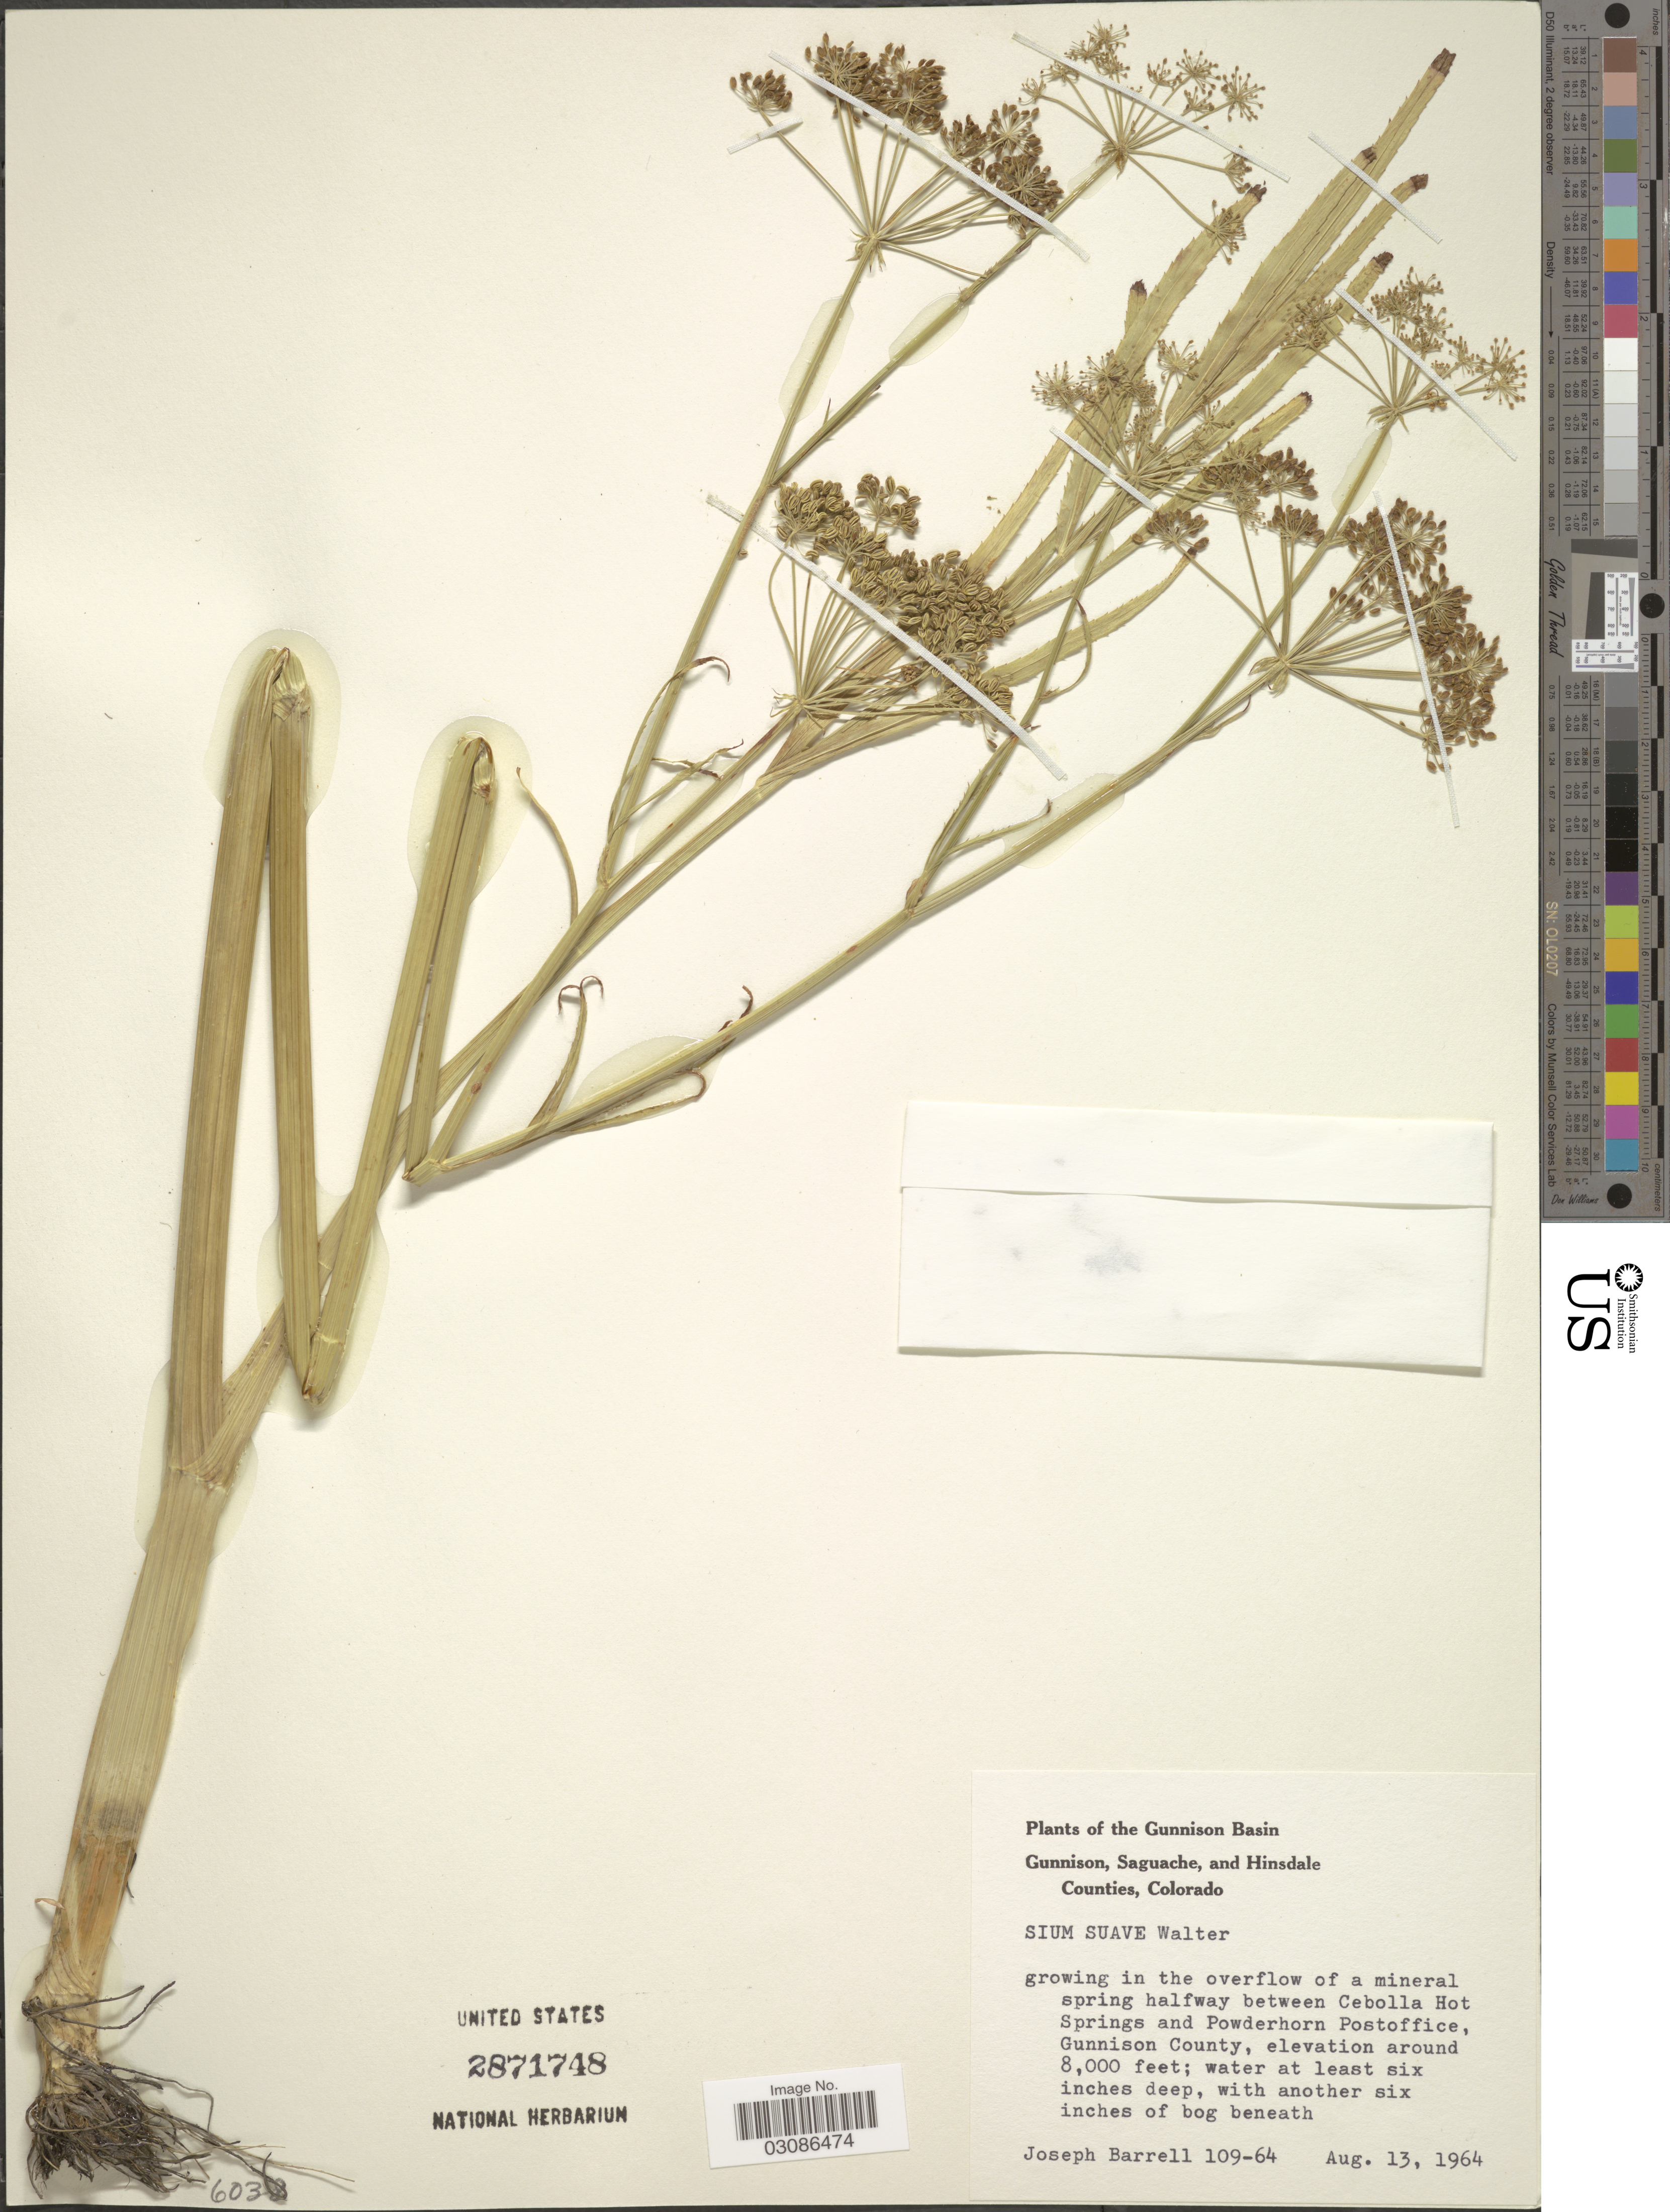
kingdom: Plantae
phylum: Tracheophyta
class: Magnoliopsida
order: Apiales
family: Apiaceae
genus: Sium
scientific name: Sium suave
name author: Walter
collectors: J. Barrell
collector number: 109-64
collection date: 1964-08-13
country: United States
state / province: Colorado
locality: The Gunnison Basin, Gunnison, Saguache, and Hinsdale Counties, Colorado, in the overflow of a mineral spring halfway between Cebolla Hot Springs and Powderhorn Postoffice, Gunnison County.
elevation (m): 2438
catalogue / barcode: US 2871748